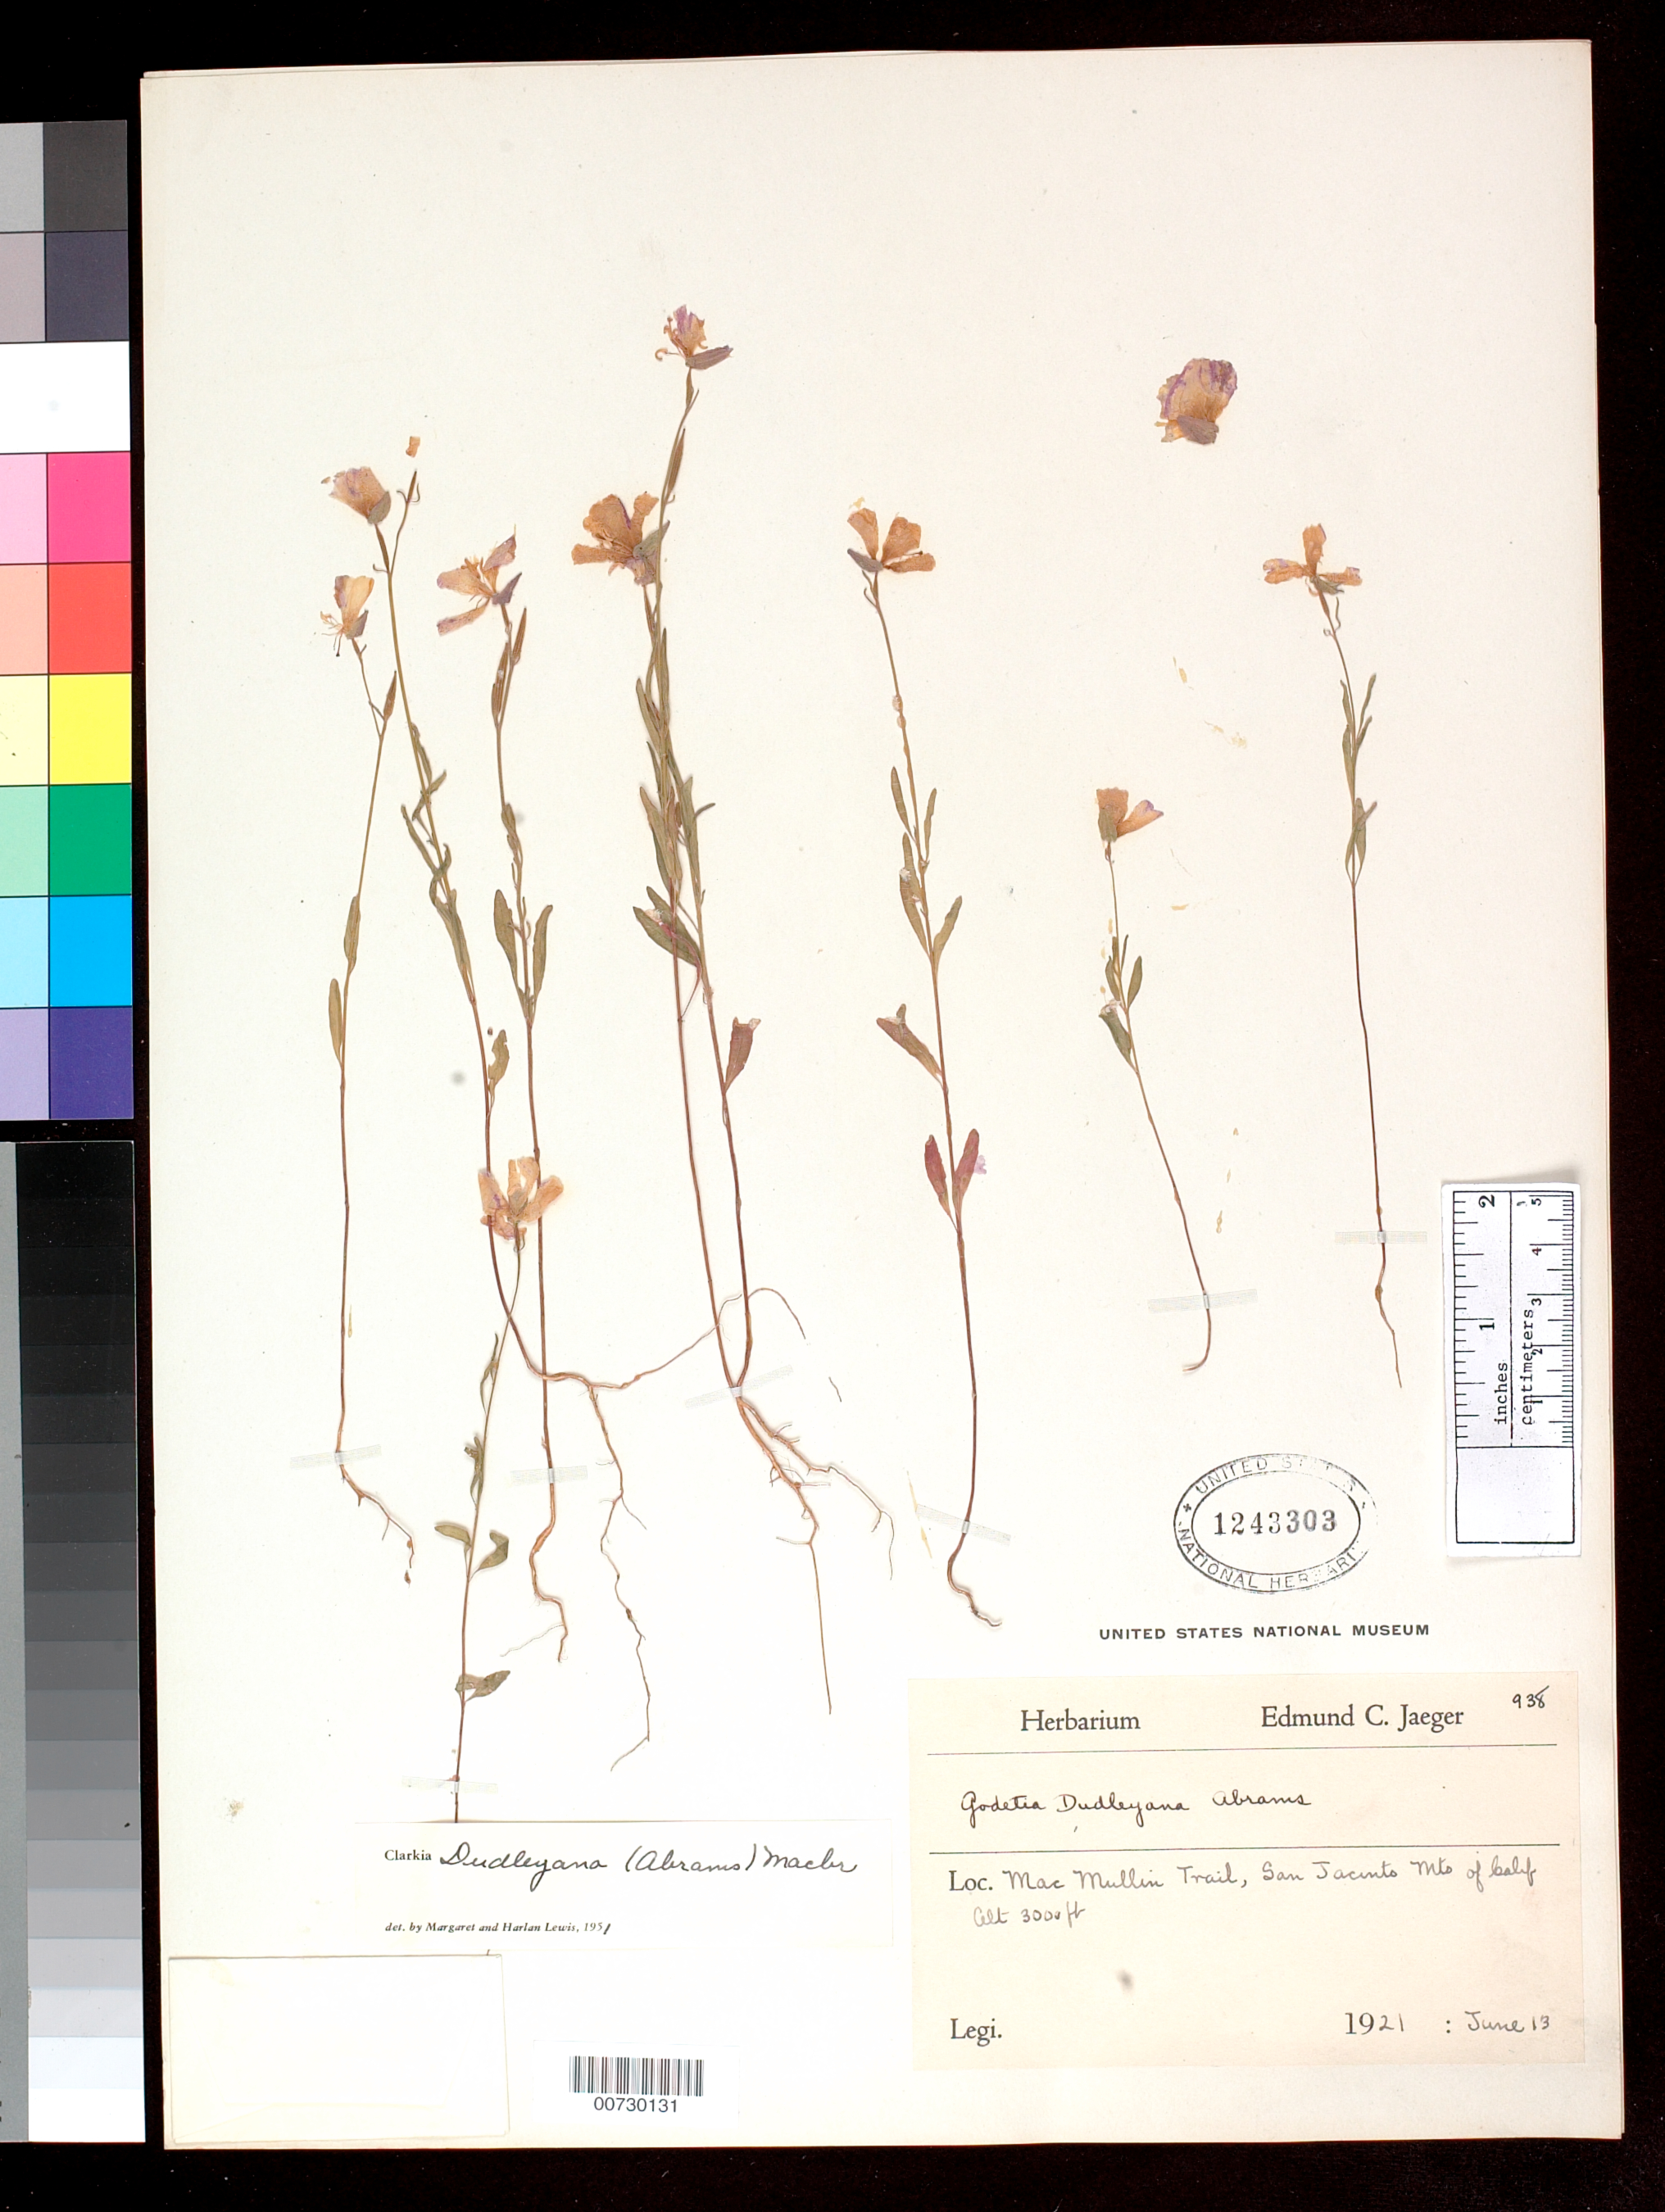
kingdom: Plantae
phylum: Tracheophyta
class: Magnoliopsida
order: Myrtales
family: Onagraceae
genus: Clarkia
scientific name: Clarkia dudleyana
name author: (Abrams) J.F. Macbr.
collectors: E. Jaeger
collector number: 938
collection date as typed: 13 Jun 1921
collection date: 1921-06-13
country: United States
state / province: California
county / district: Riverside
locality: MacMullin Trail, San Jacinto Mts.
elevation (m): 914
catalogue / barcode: US 1243303